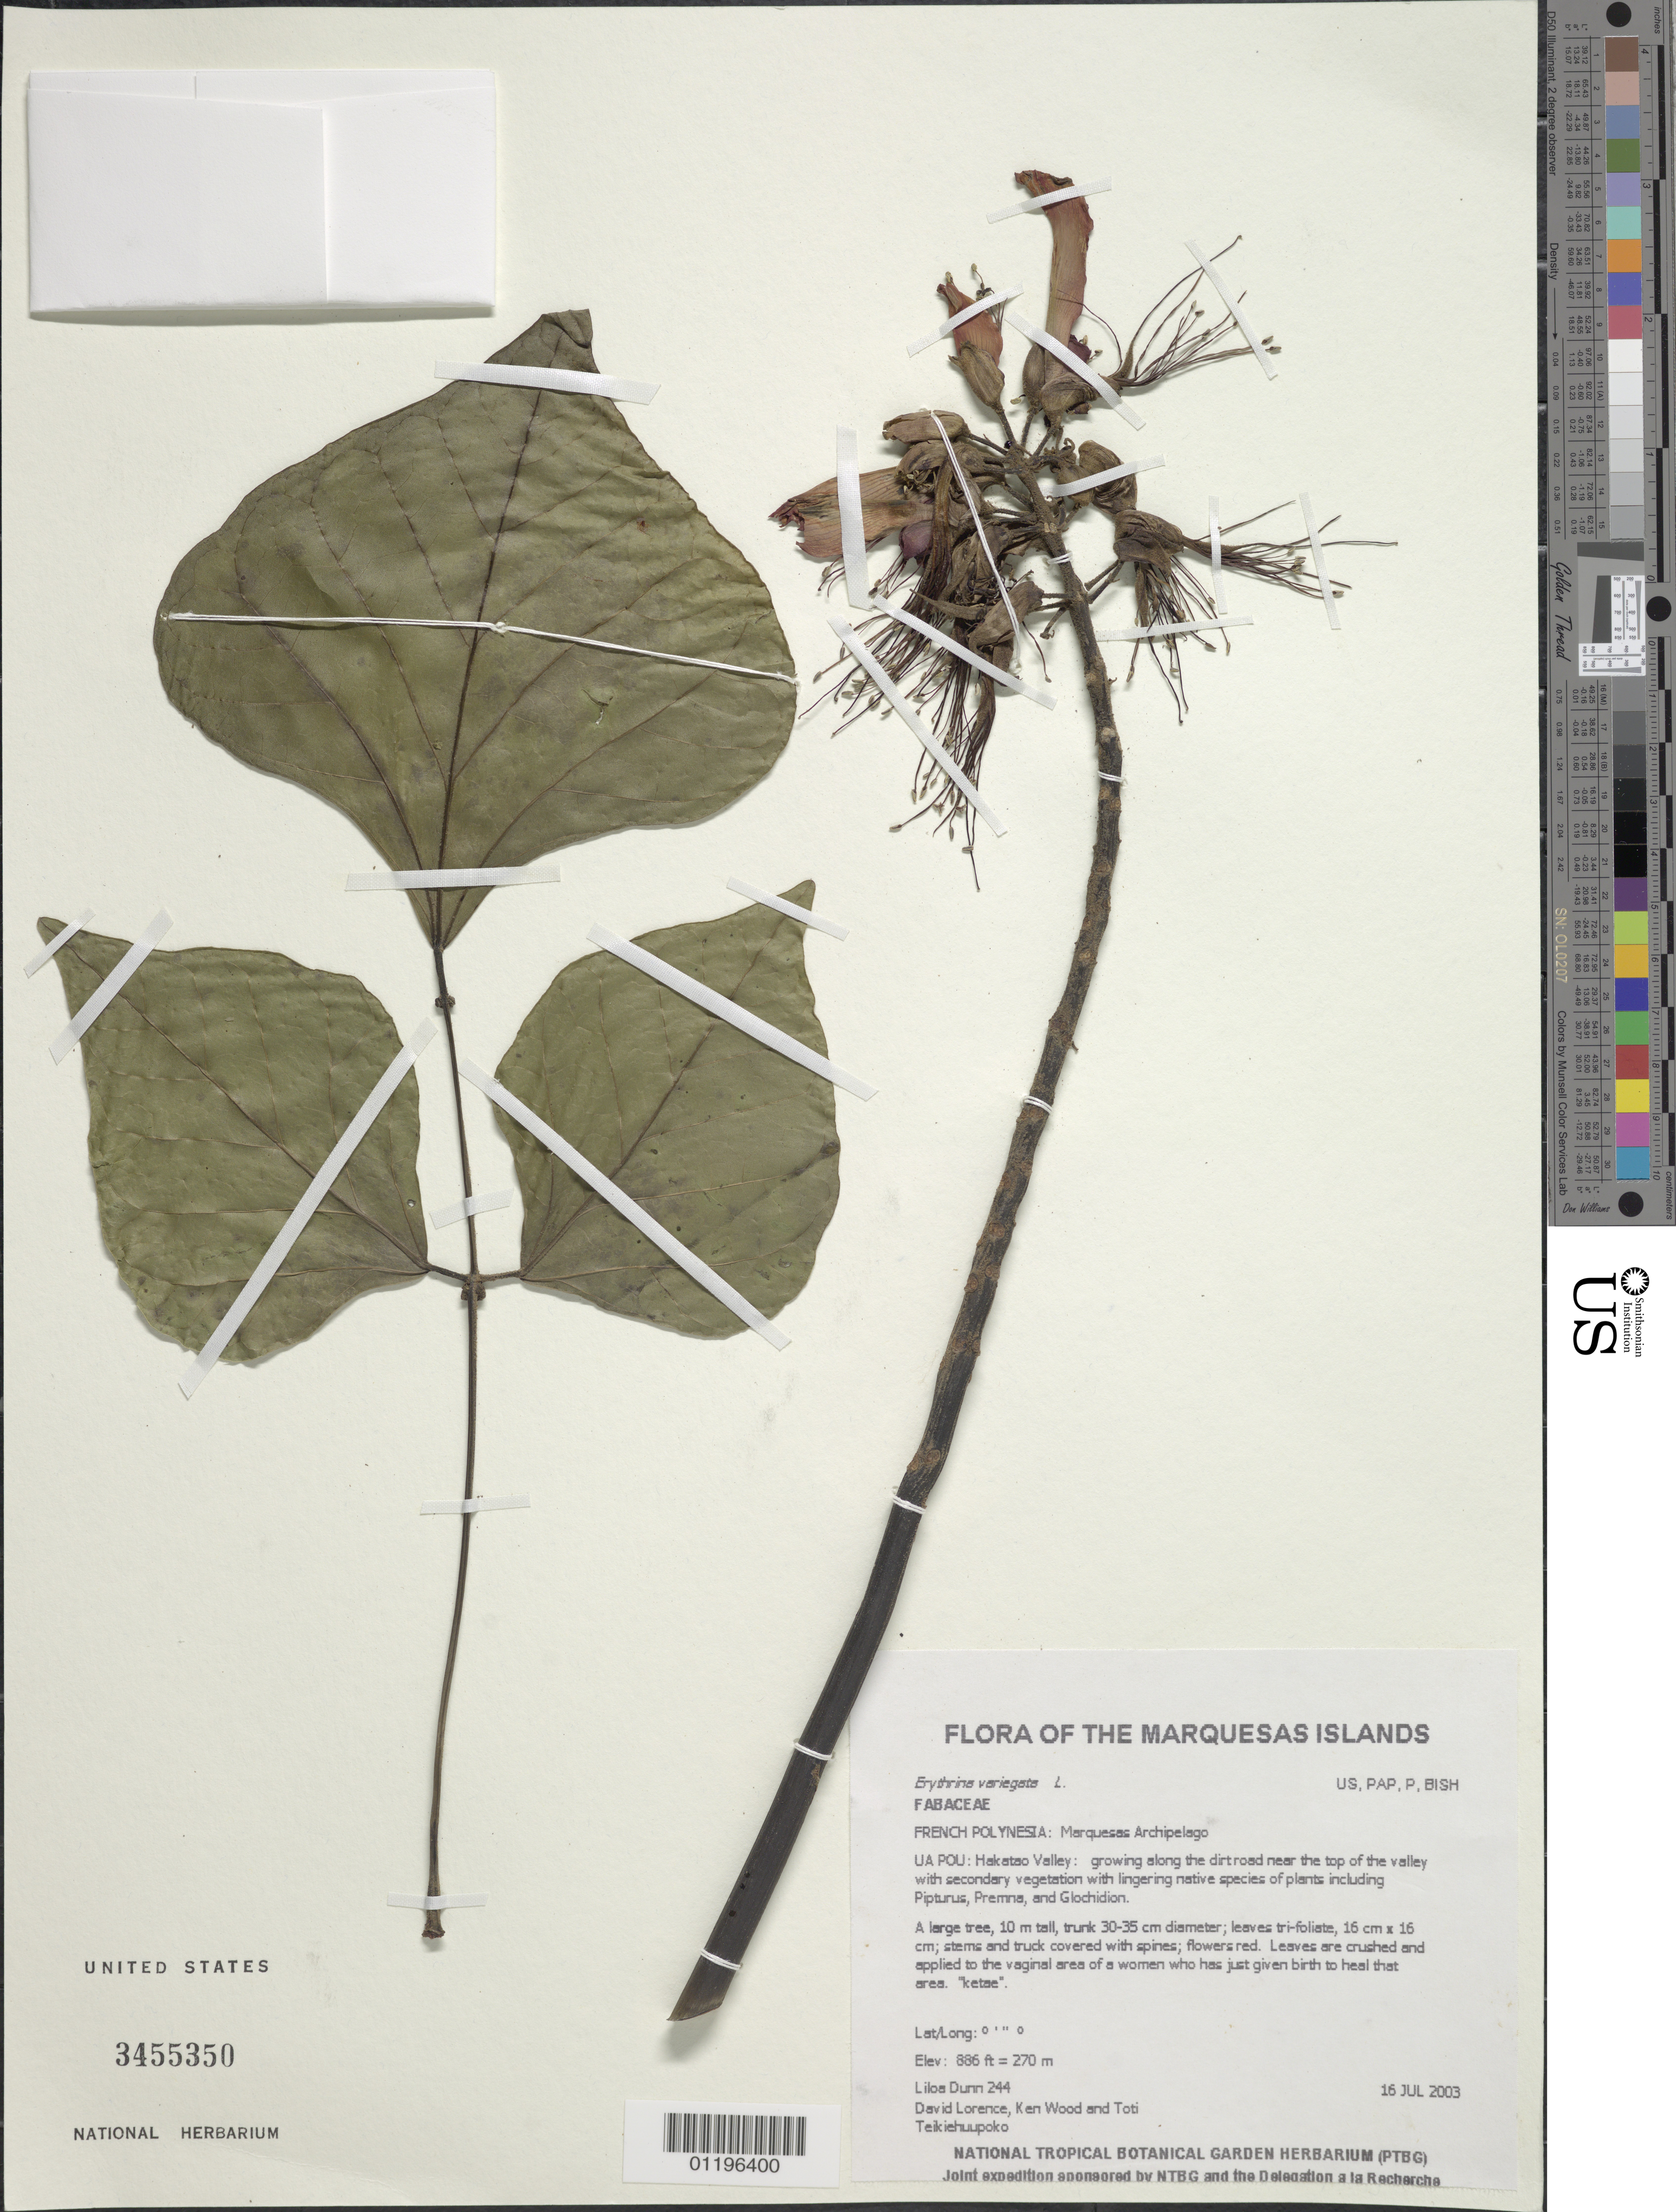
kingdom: Plantae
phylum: Tracheophyta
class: Magnoliopsida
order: Fabales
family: Fabaceae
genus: Erythrina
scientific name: Erythrina variegata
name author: L.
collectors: L. Dunn, D. Lorence, K. R. Wood & T. Teikiehuupoo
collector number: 244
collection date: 2003-07-16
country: French Polynesia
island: Ua Pou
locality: Hakatau Valley: growing along the dirt road near the top of the valley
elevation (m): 270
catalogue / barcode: US 3455350